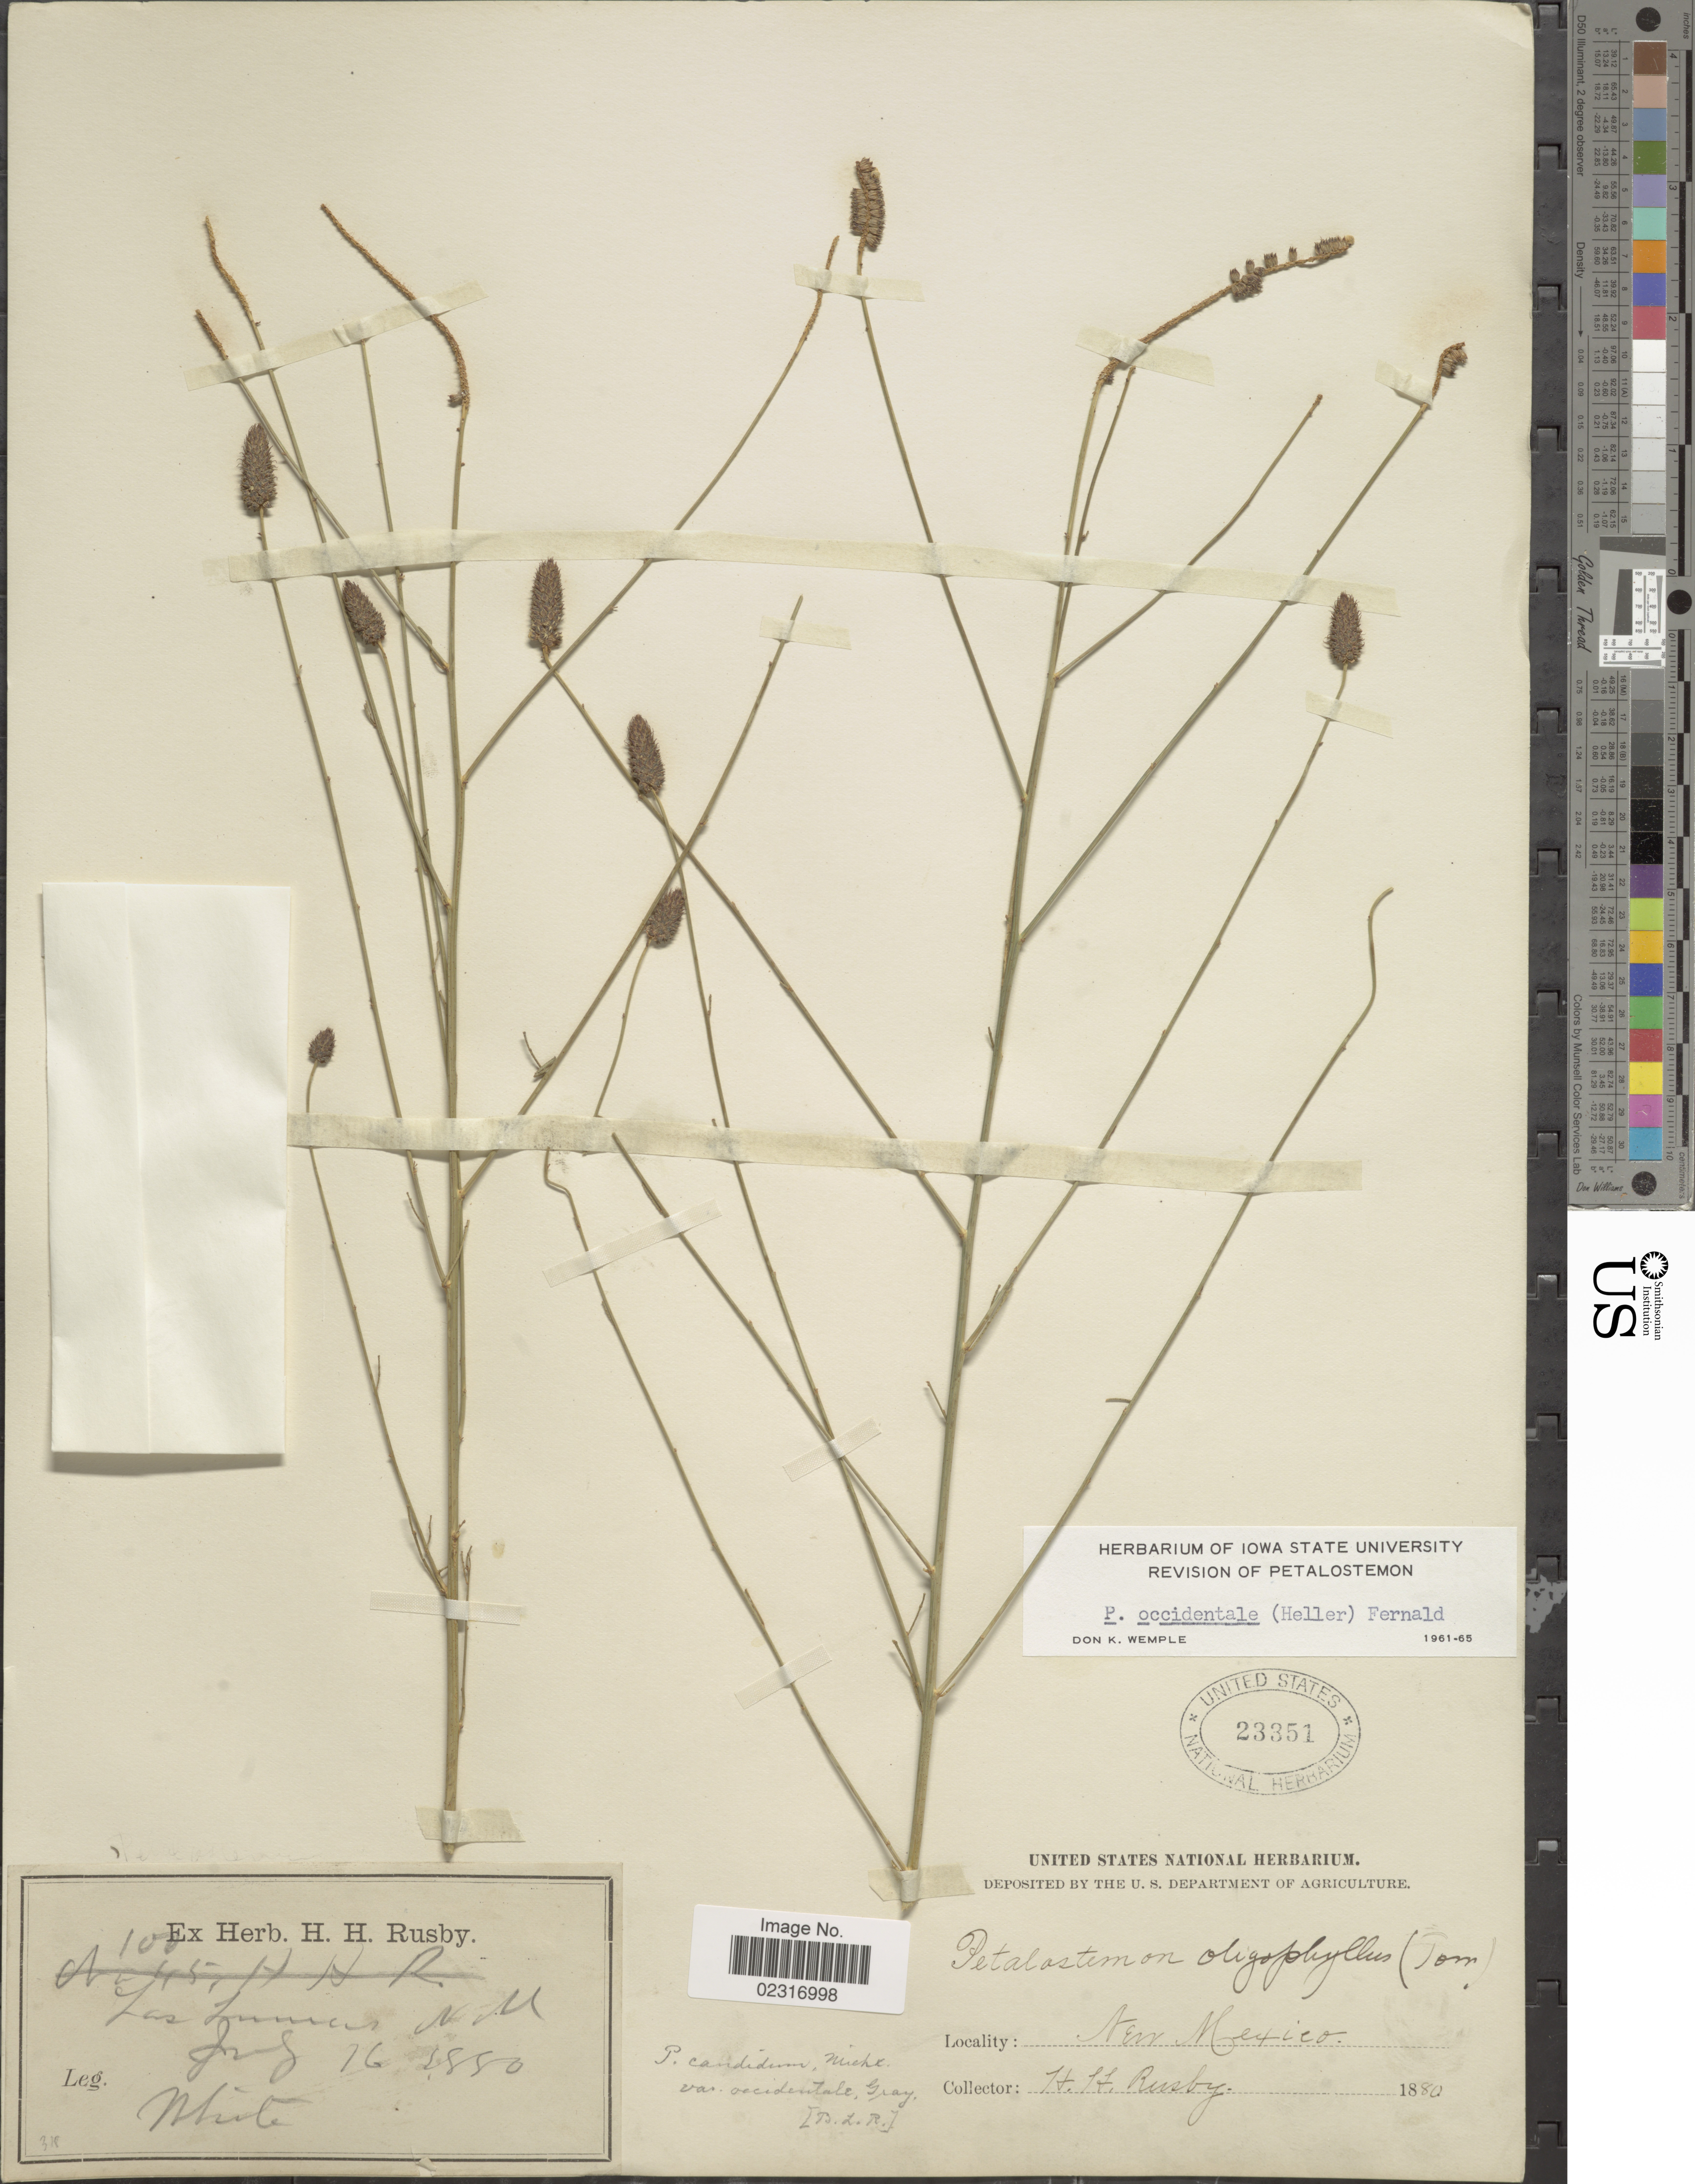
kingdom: Plantae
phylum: Tracheophyta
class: Magnoliopsida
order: Fabales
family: Fabaceae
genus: Dalea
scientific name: Dalea candida var. oligophylla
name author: (Torr) Shinners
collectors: H. H. Rusby & O. E. White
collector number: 100*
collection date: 1880-07-16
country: United States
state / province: New Mexico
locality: Las Lumas, N.M.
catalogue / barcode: US 23351